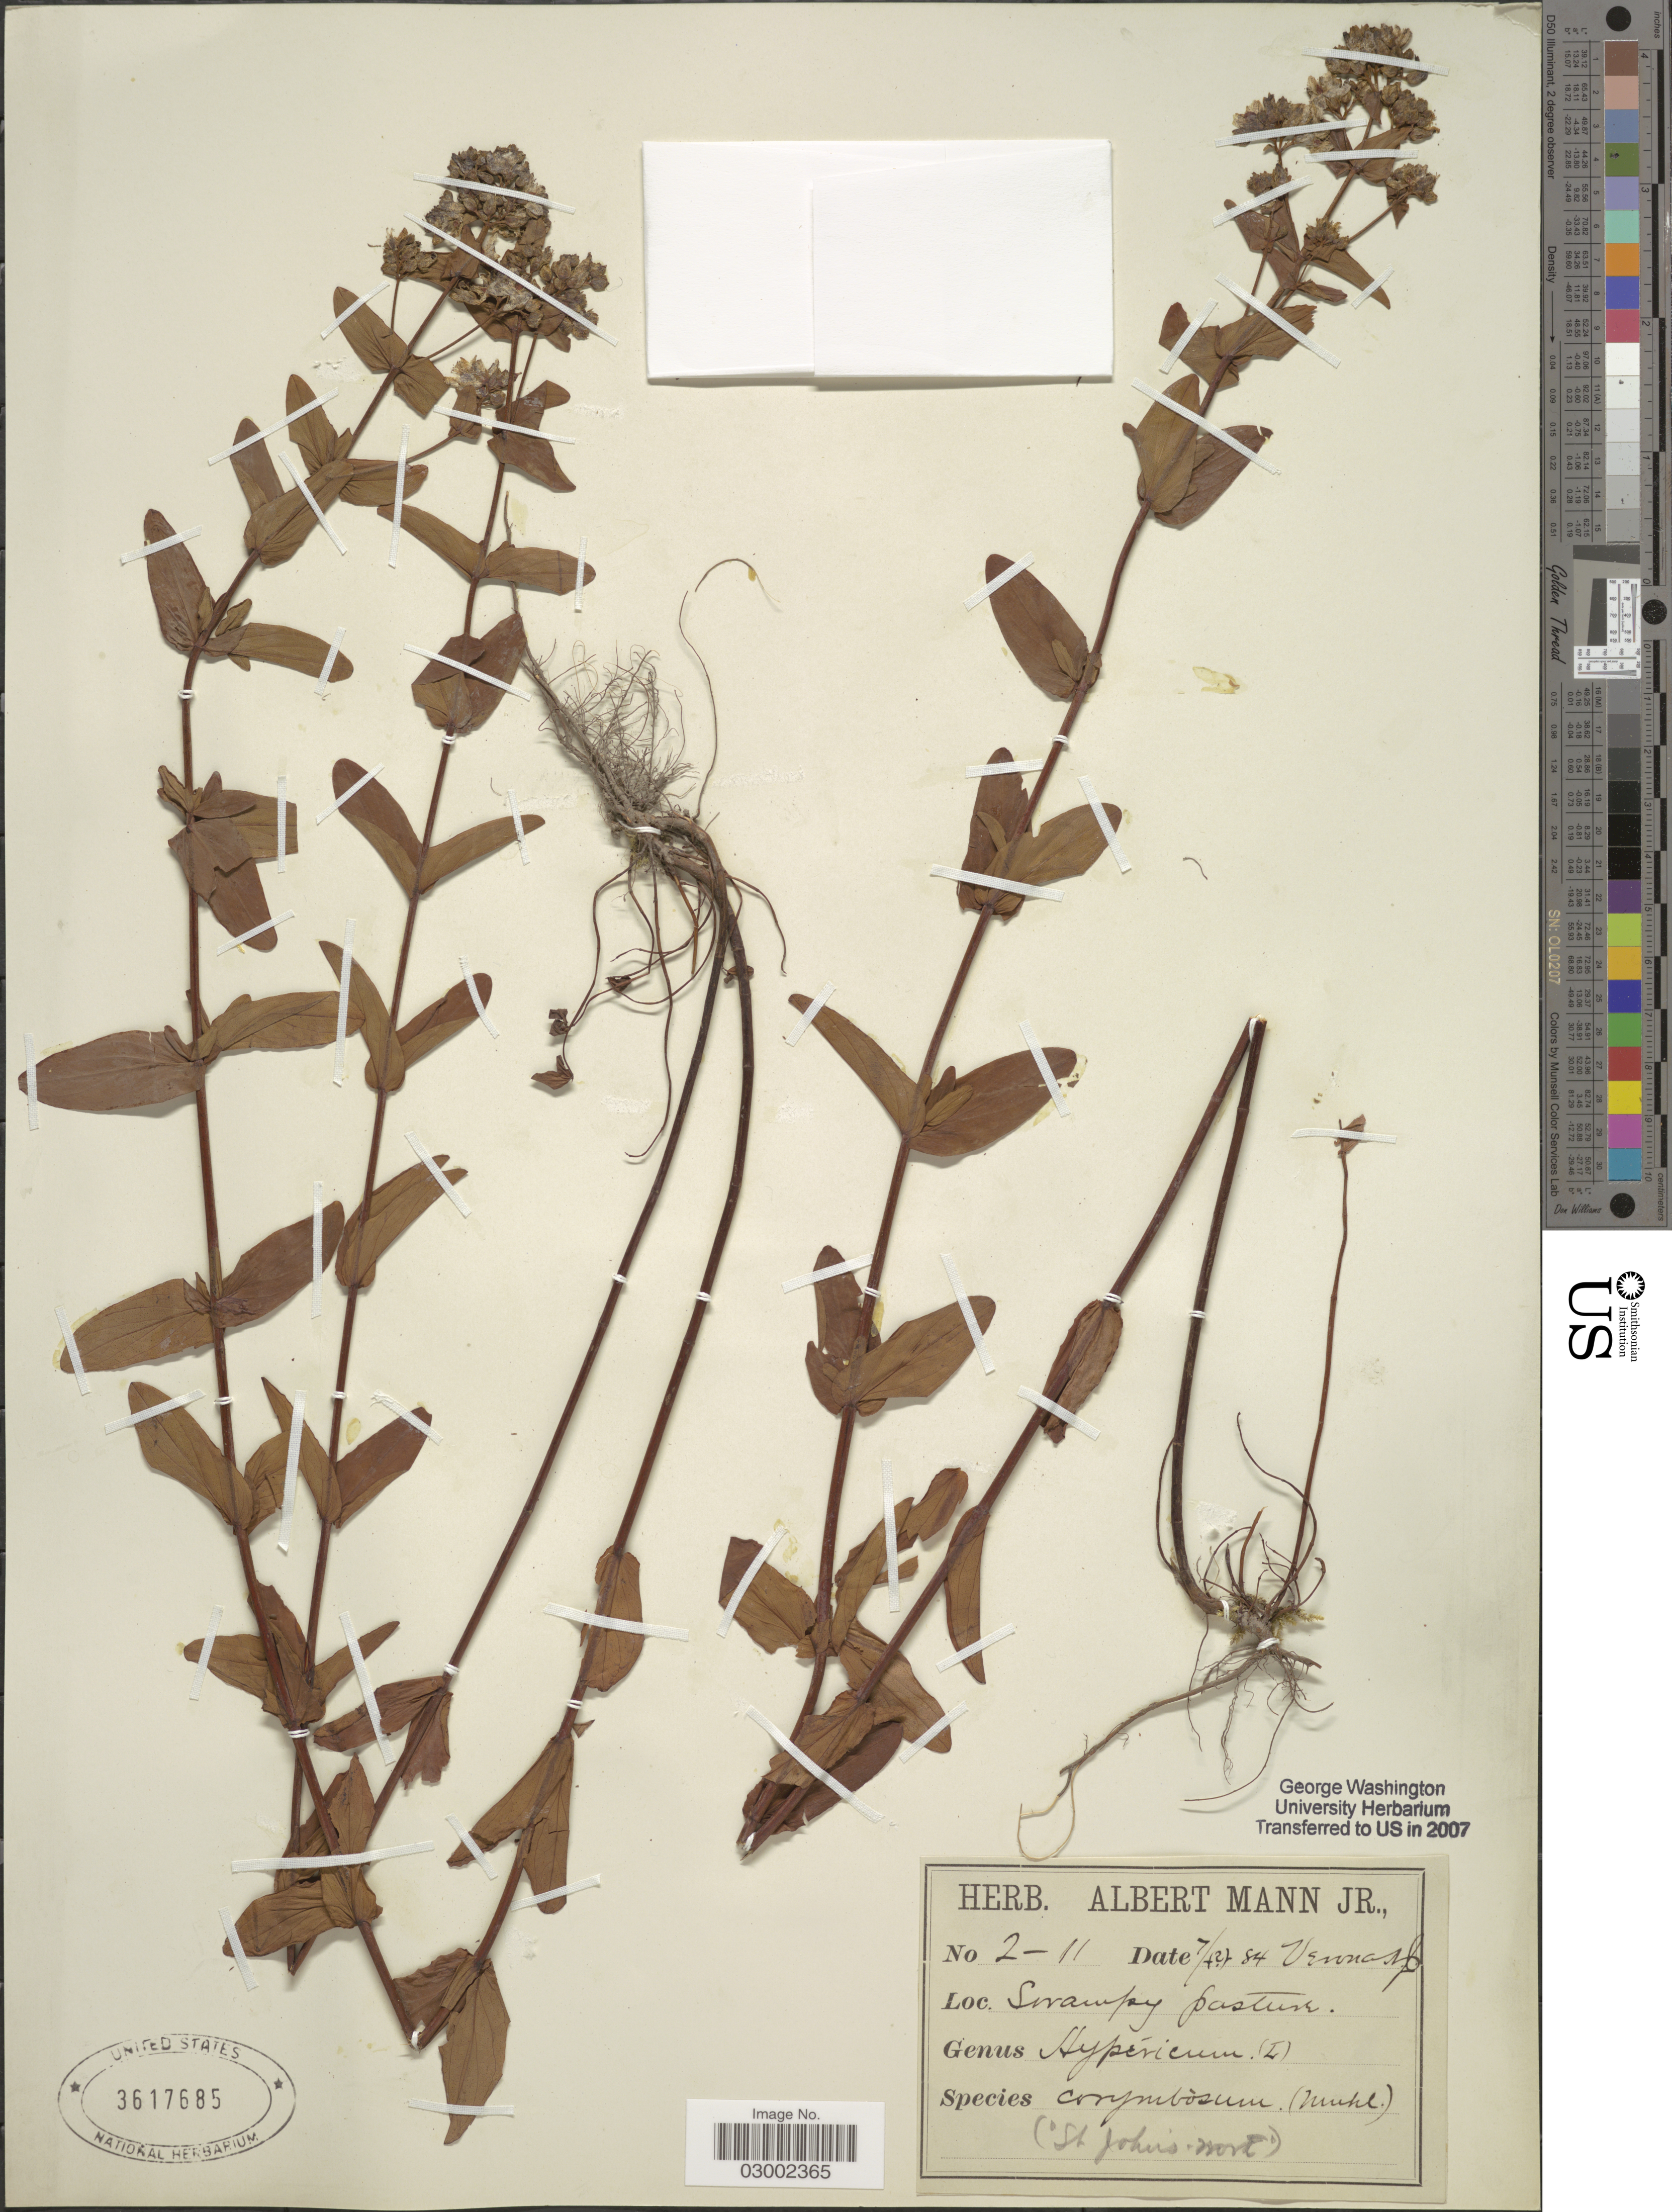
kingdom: Plantae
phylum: Tracheophyta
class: Magnoliopsida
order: Malpighiales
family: Hypericaceae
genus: Hypericum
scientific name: Hypericum punctatum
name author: Lam.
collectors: Ex herb. Albert Mann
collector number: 2-11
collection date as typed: Transcribed d/m/y: 27/7/84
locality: Swampy pasture.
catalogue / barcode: US 3617685